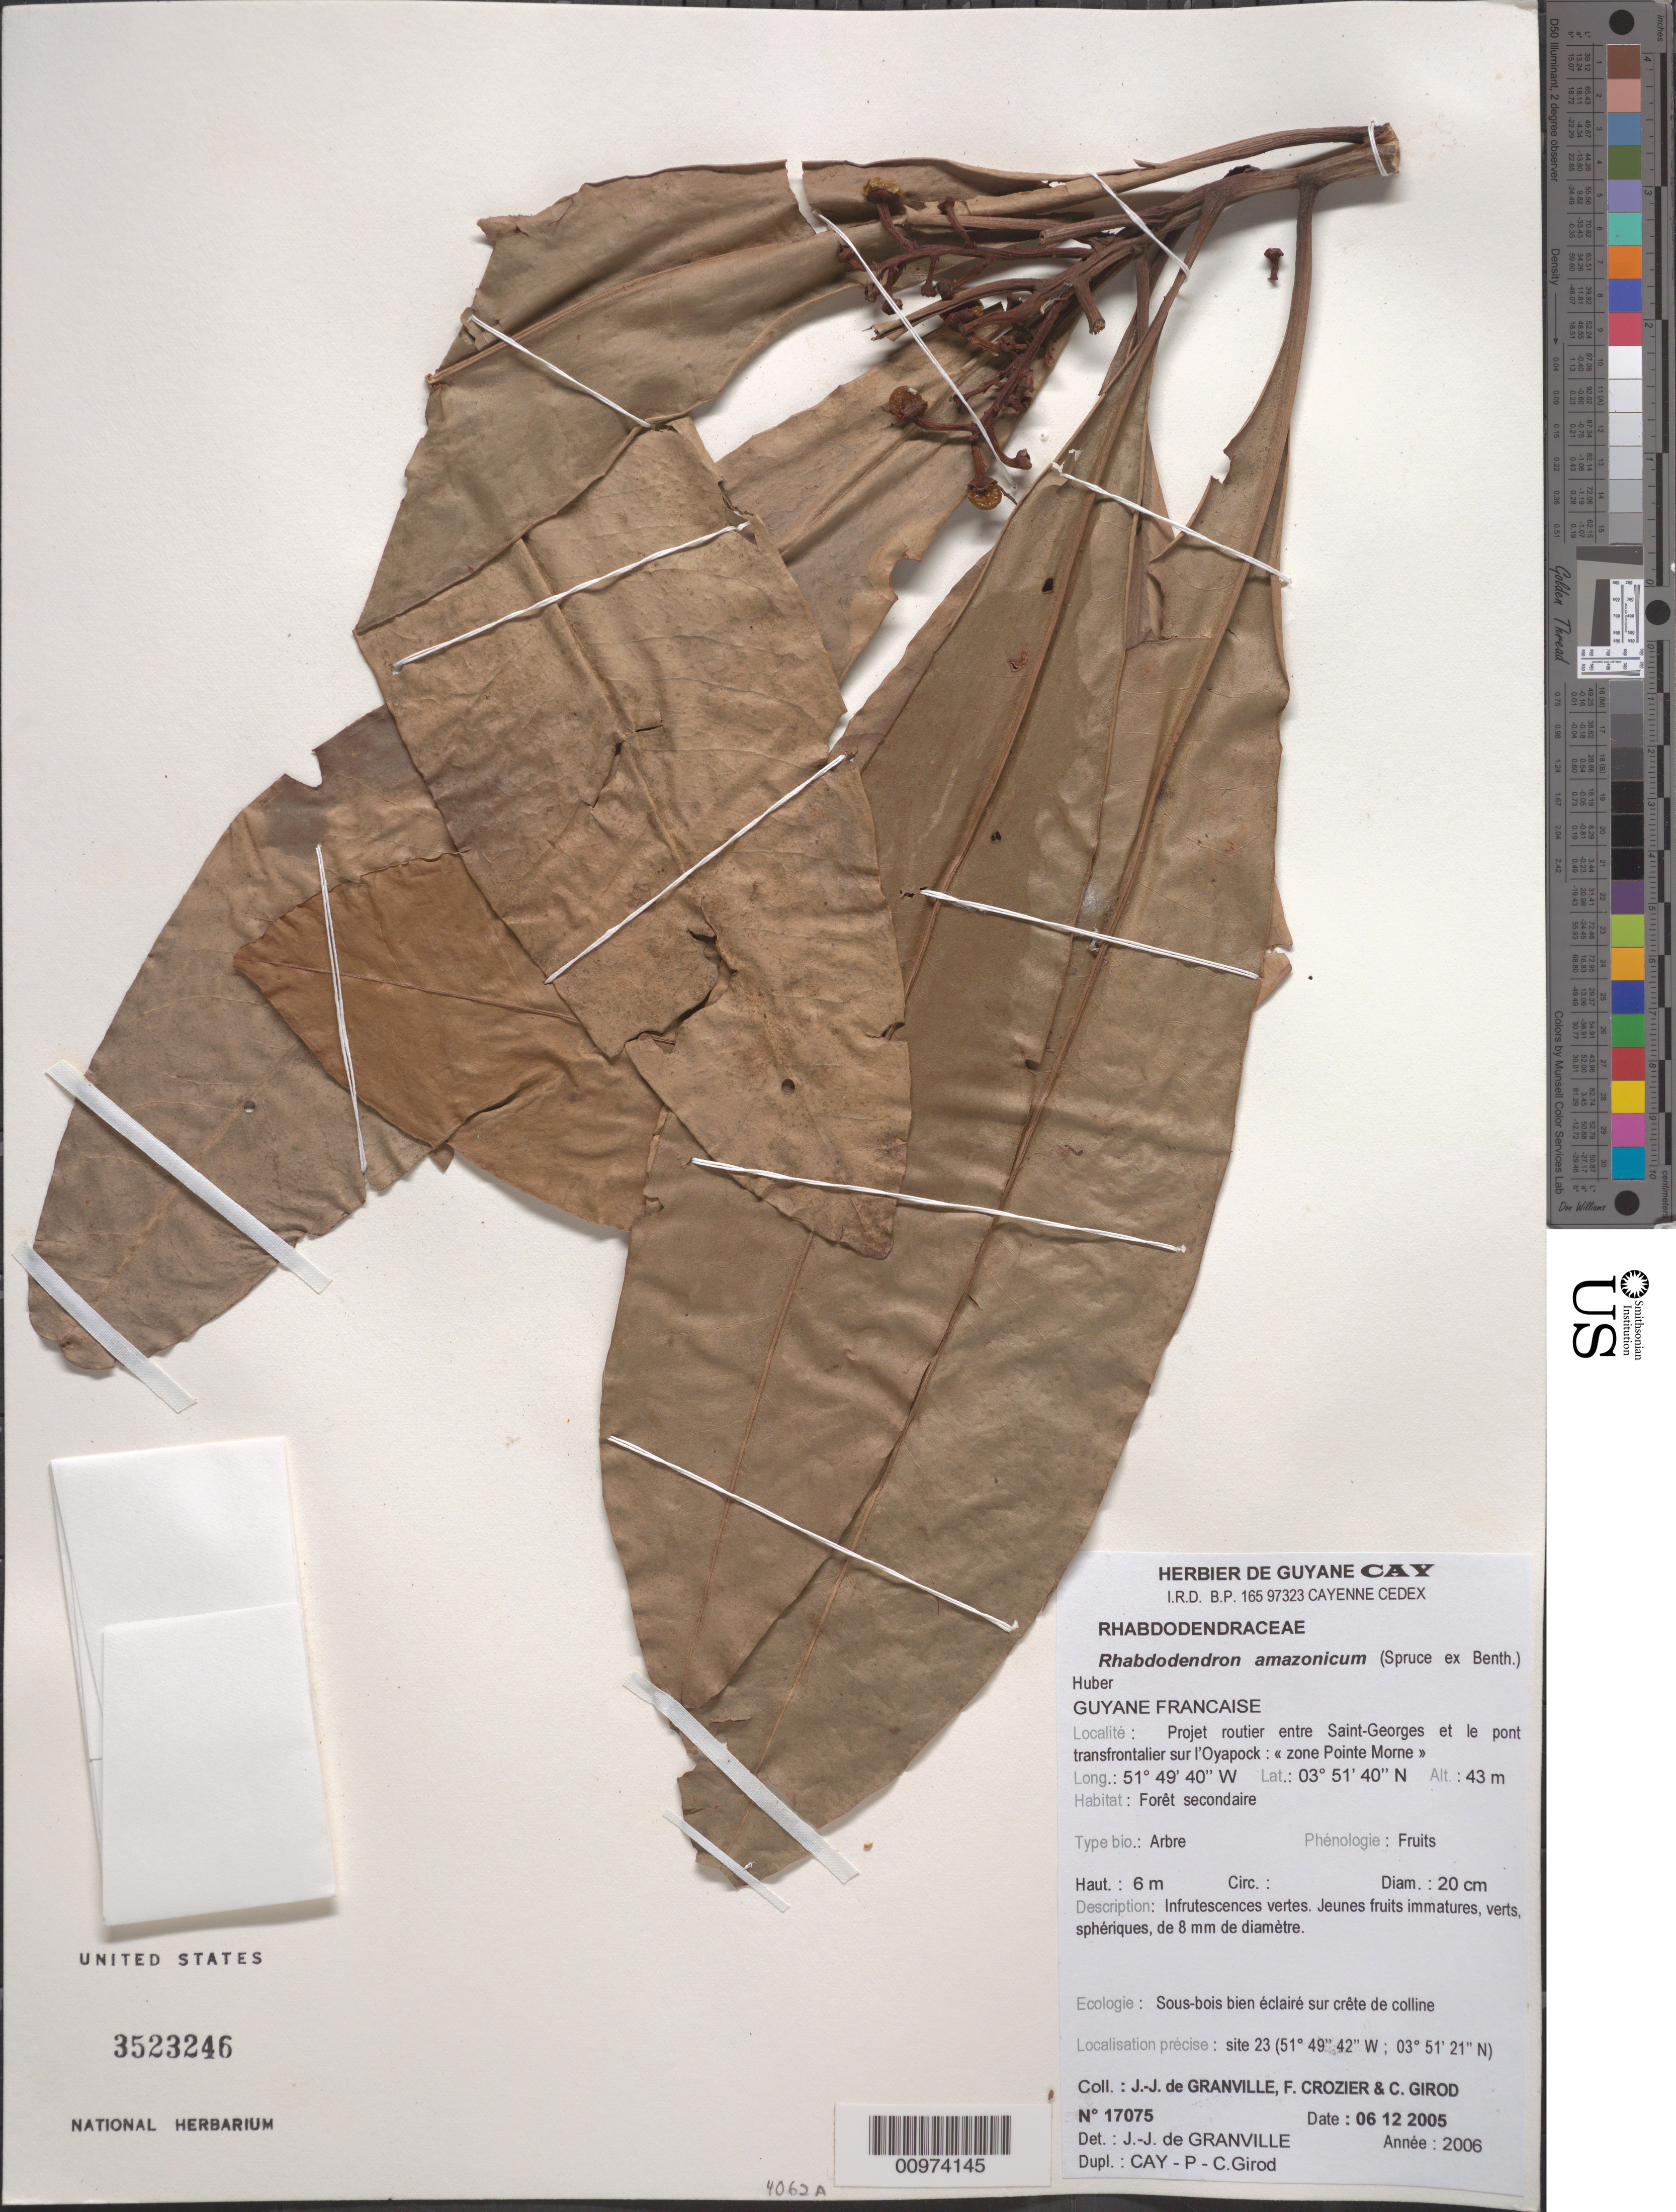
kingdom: Plantae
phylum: Tracheophyta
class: Magnoliopsida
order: Caryophyllales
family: Rhabdodendraceae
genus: Rhabdodendron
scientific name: Rhabdodendron amazonicum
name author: (Spruce ex Benth.) Huber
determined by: Granville, J. J. de, (CAY), Institut de Recherche pour le Developpement (IRD) (FRENCH GUIANA)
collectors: J.-J. de Granville, F. Crozier & C. Girod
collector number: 17075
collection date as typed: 6-Dec-05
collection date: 2005-12-06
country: French Guiana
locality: Projet routier entre Saint Georges et le pont transfrontalier sur l'Oyapock, "zone Pointe Morne"; site 23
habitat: Foret secondaire; sous-bois bien ecliare sur crete de colline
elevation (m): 43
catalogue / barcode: US 3523246